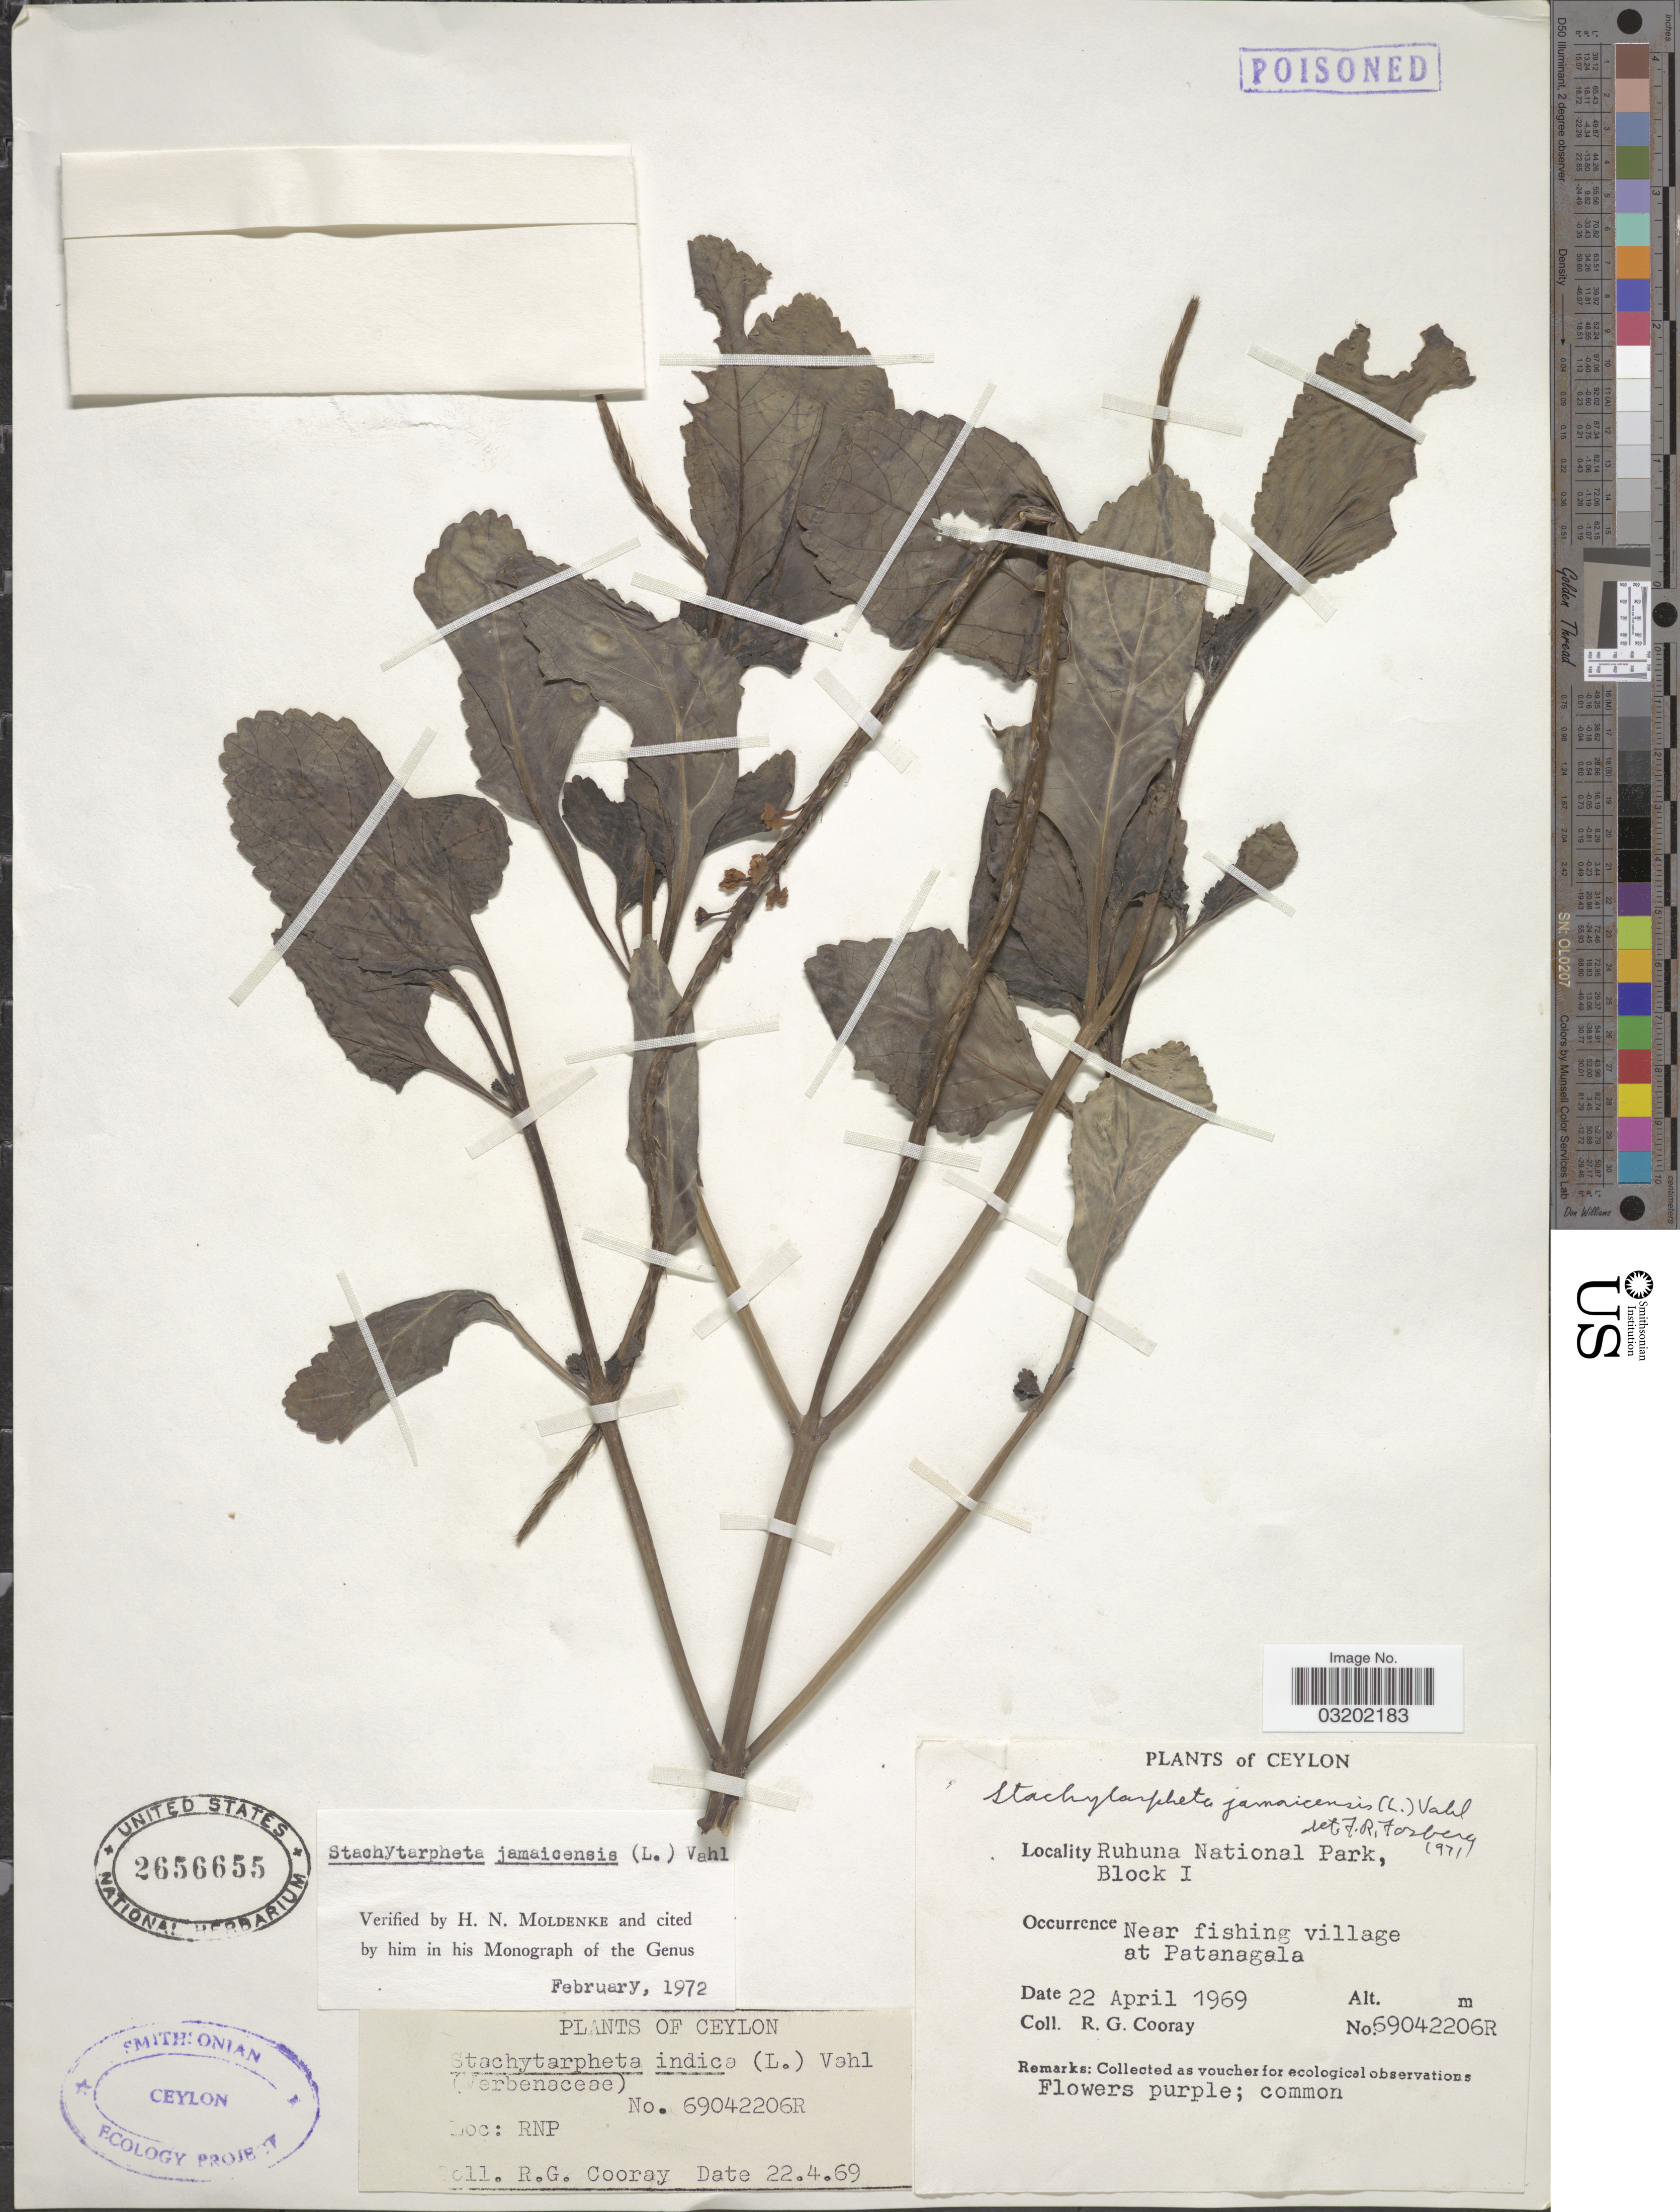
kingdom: Plantae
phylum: Tracheophyta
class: Magnoliopsida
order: Lamiales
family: Verbenaceae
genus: Stachytarpheta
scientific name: Stachytarpheta jamaicensis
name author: (L.) Vahl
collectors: R. Cooray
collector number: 69042206R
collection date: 1969-04-22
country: Sri Lanka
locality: Ceylon. Ruhuna National Park, Block I. Near fishing village at Patanagala.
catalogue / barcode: US 2656655